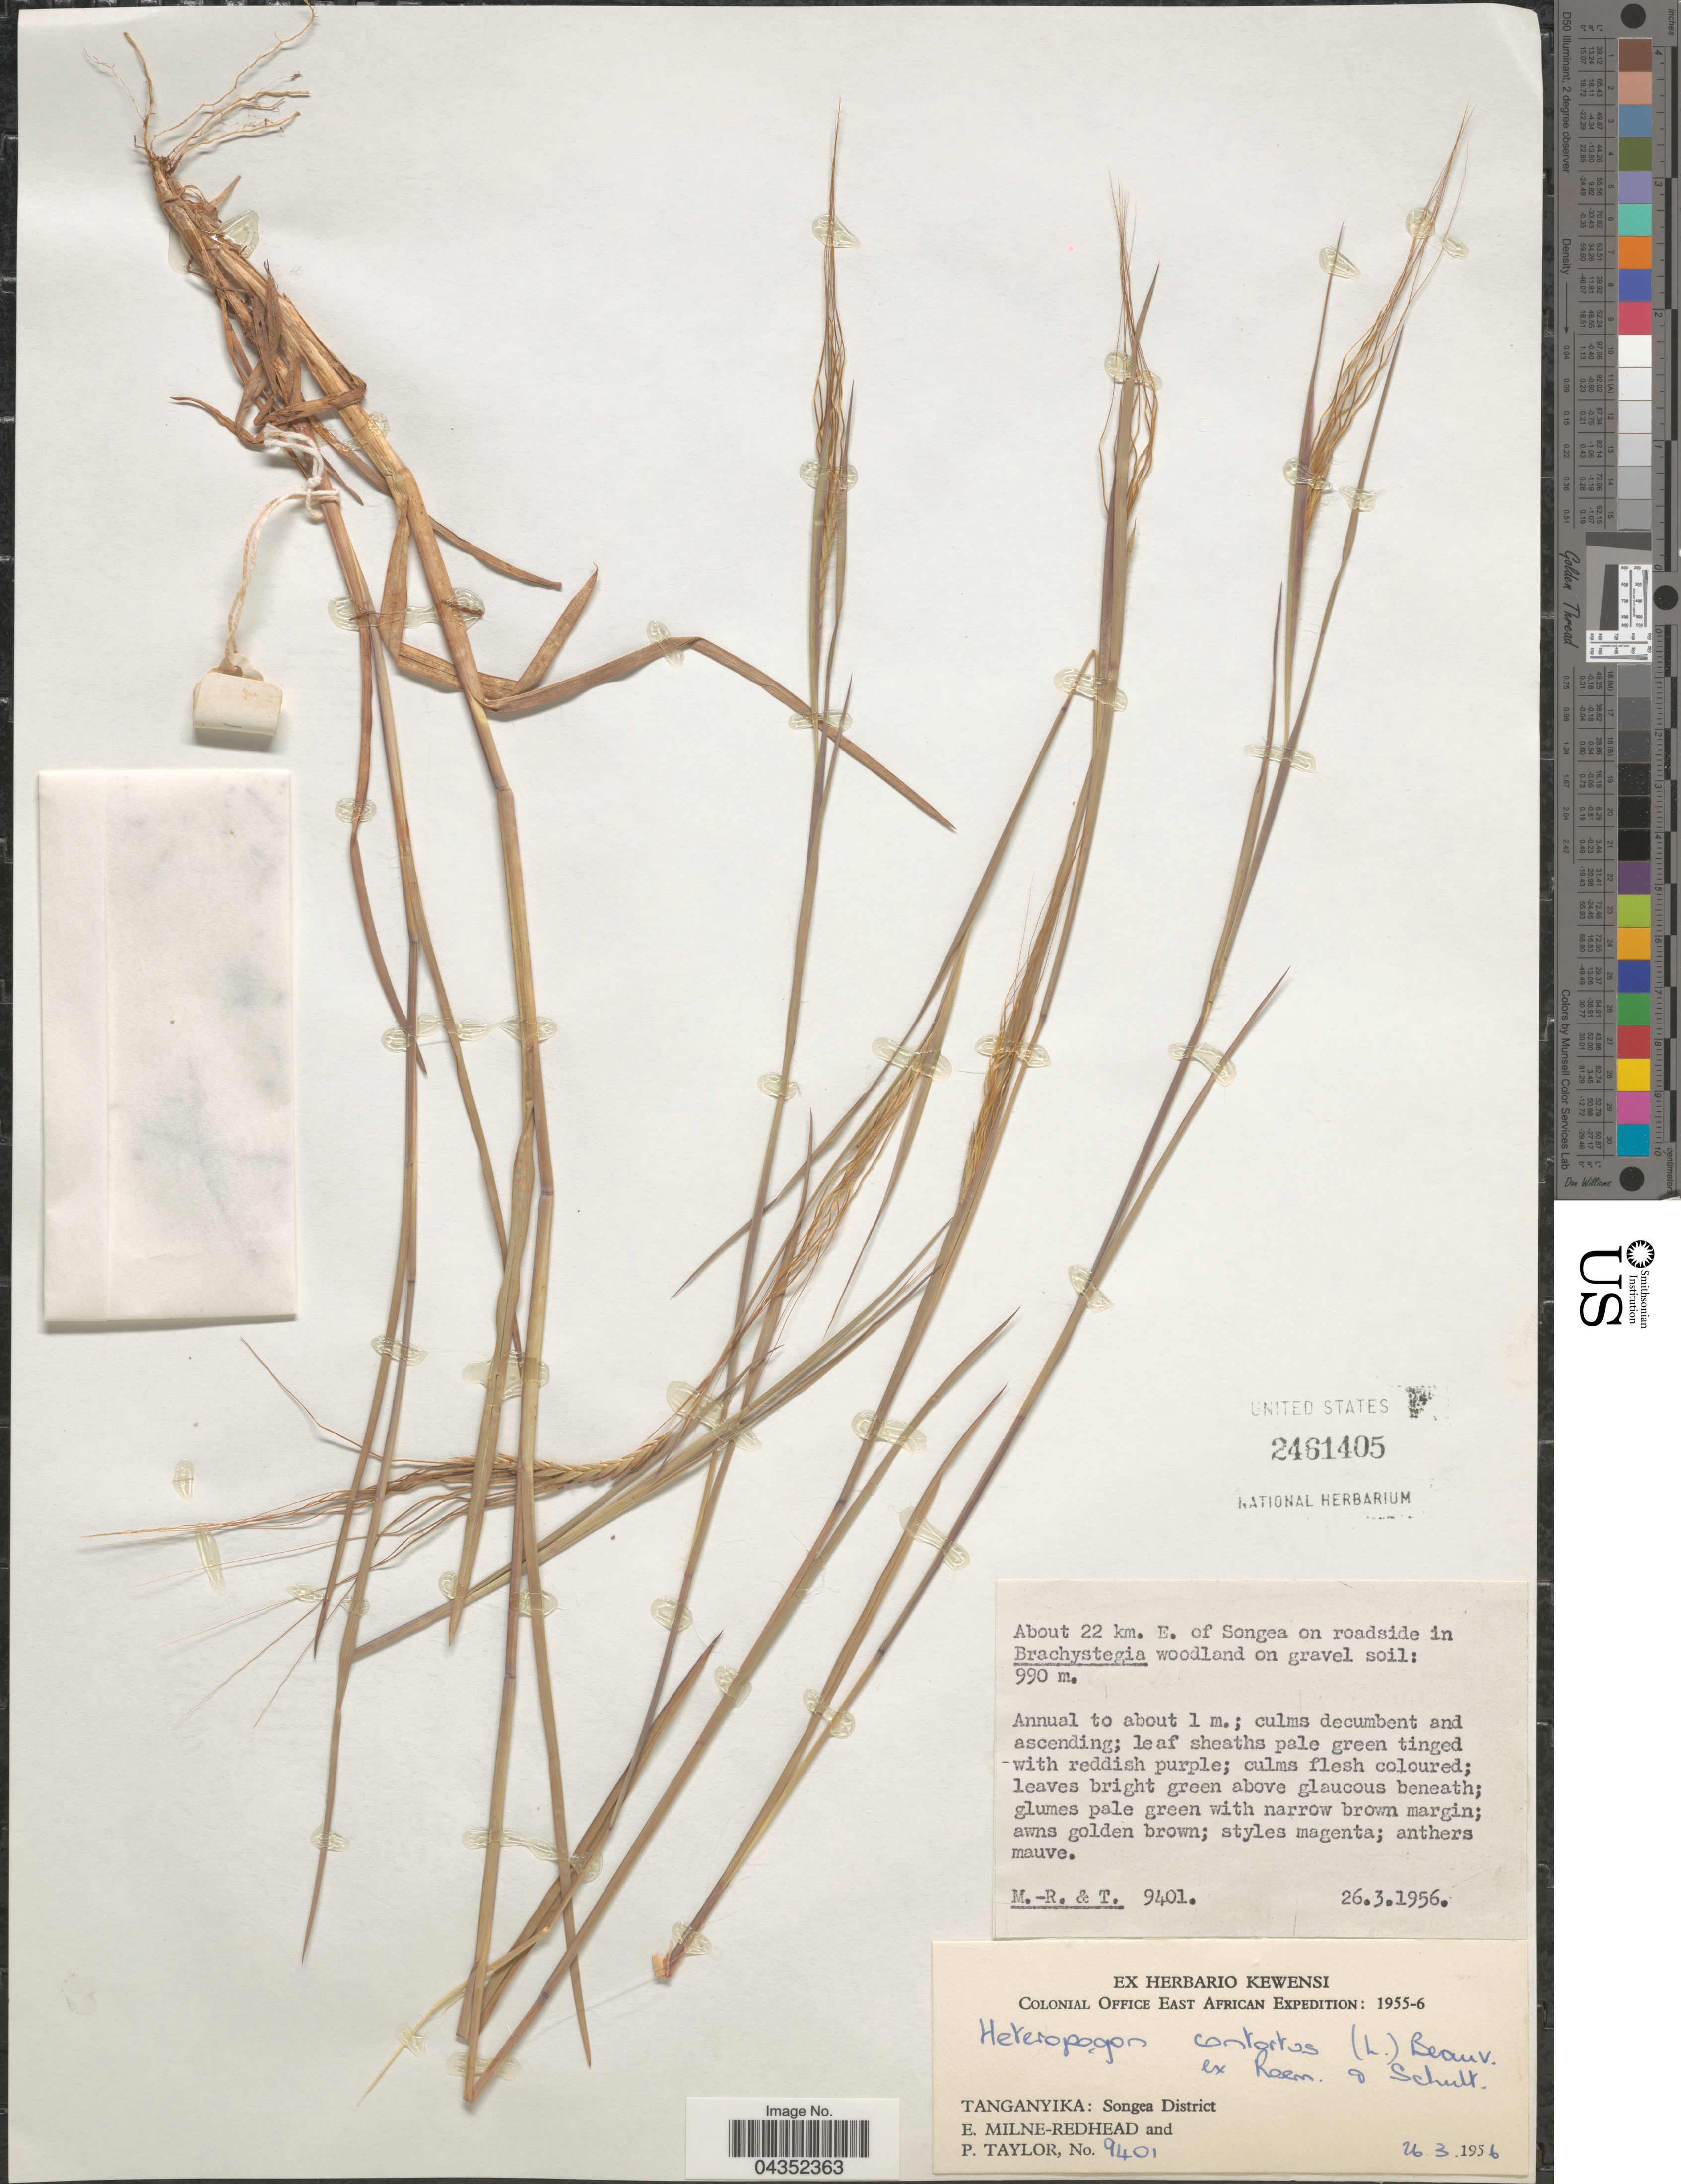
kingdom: Plantae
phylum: Tracheophyta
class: Liliopsida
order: Poales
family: Poaceae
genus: Heteropogon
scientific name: Heteropogon contortus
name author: (L.) P. Beauv. ex Roem. & Schult.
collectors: E. W. Milne-Redhead & P. Taylor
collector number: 9401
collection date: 1956-03-26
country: Tanzania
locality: Colonial Office East African Expedition: 1955-6. Tanganyika: Songea District. About 22 km. E. of Songea on roadside in Brachystegia woodland on gravel soil.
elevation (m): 990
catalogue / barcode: US 2461405